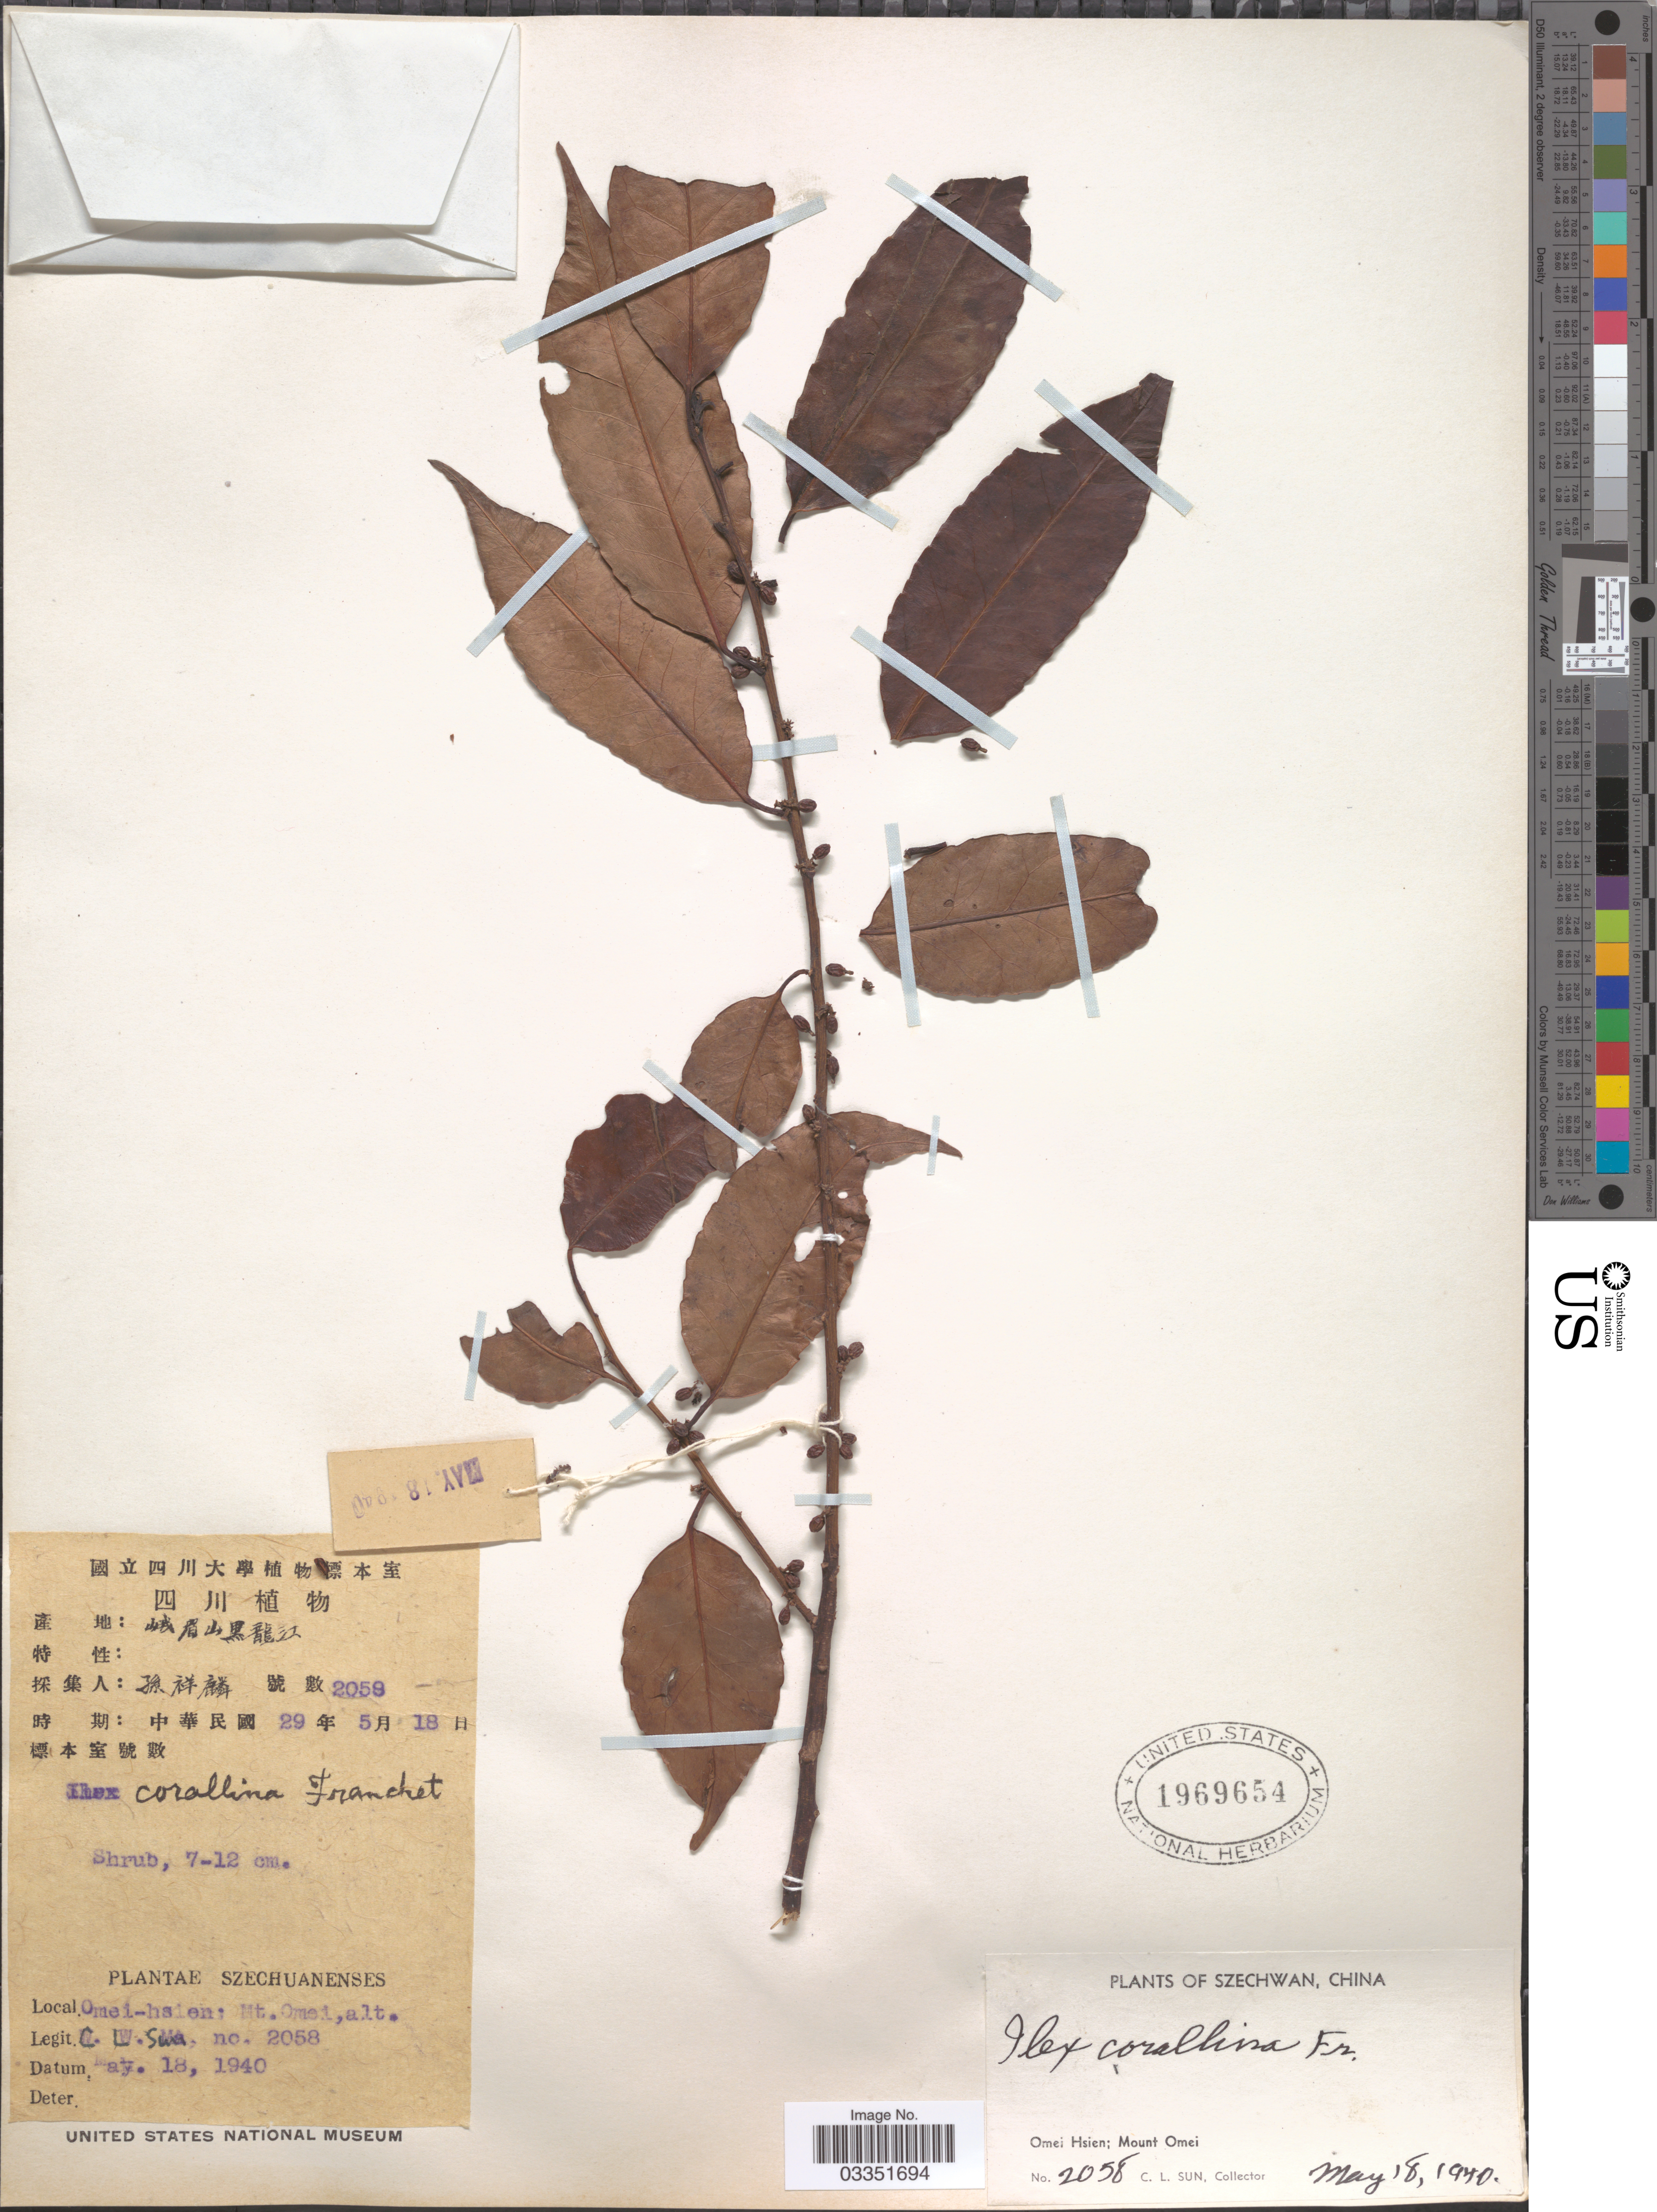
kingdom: Plantae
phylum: Tracheophyta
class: Magnoliopsida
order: Aquifoliales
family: Aquifoliaceae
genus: Ilex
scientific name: Ilex corallina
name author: Franch.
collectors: C. Sun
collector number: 2058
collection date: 1940-05-18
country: China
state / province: Sichuan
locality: Szechwan. Omei Hsien; Mount Omei.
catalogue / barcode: US 1969654